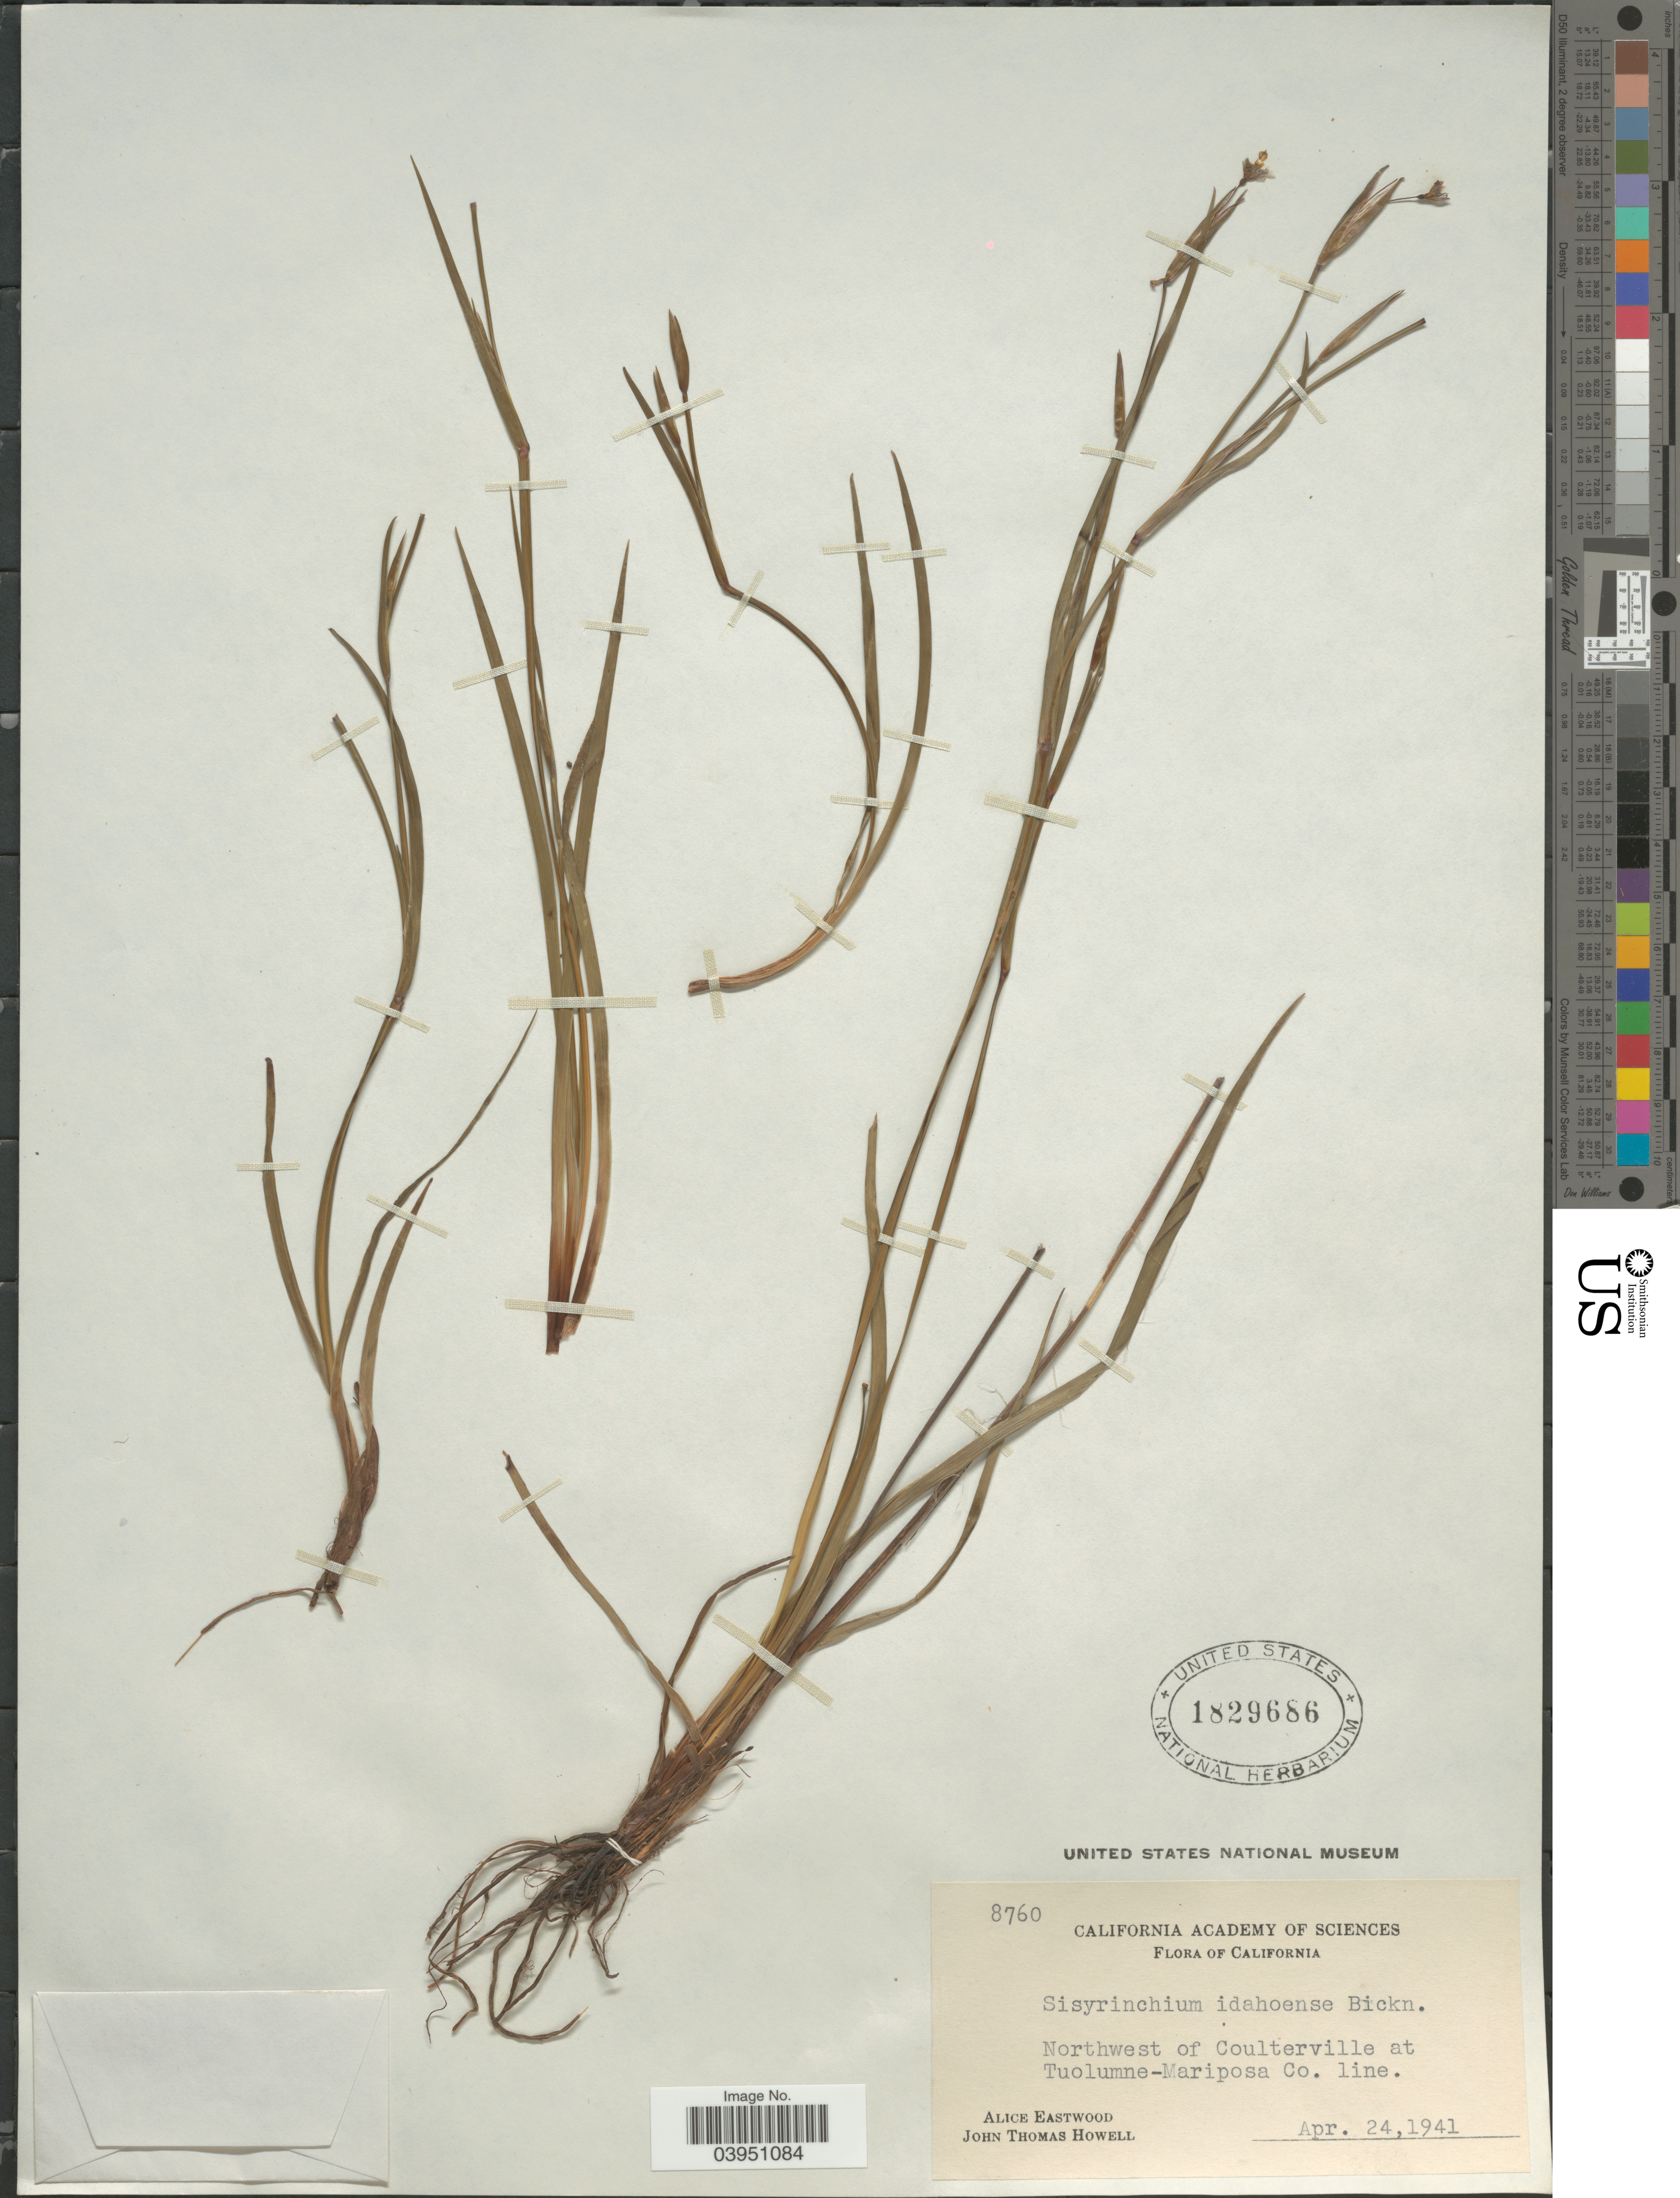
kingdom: Plantae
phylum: Tracheophyta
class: Liliopsida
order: Asparagales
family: Iridaceae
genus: Sisyrinchium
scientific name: Sisyrinchium idahoense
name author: E.P. Bicknell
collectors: A. Eastwood & J. T. Howell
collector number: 8760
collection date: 1941-04-24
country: United States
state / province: California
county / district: Mariposa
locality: Northwest of Coulterville at Tuolumne-Mariposa Co. line.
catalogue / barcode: US 1829686